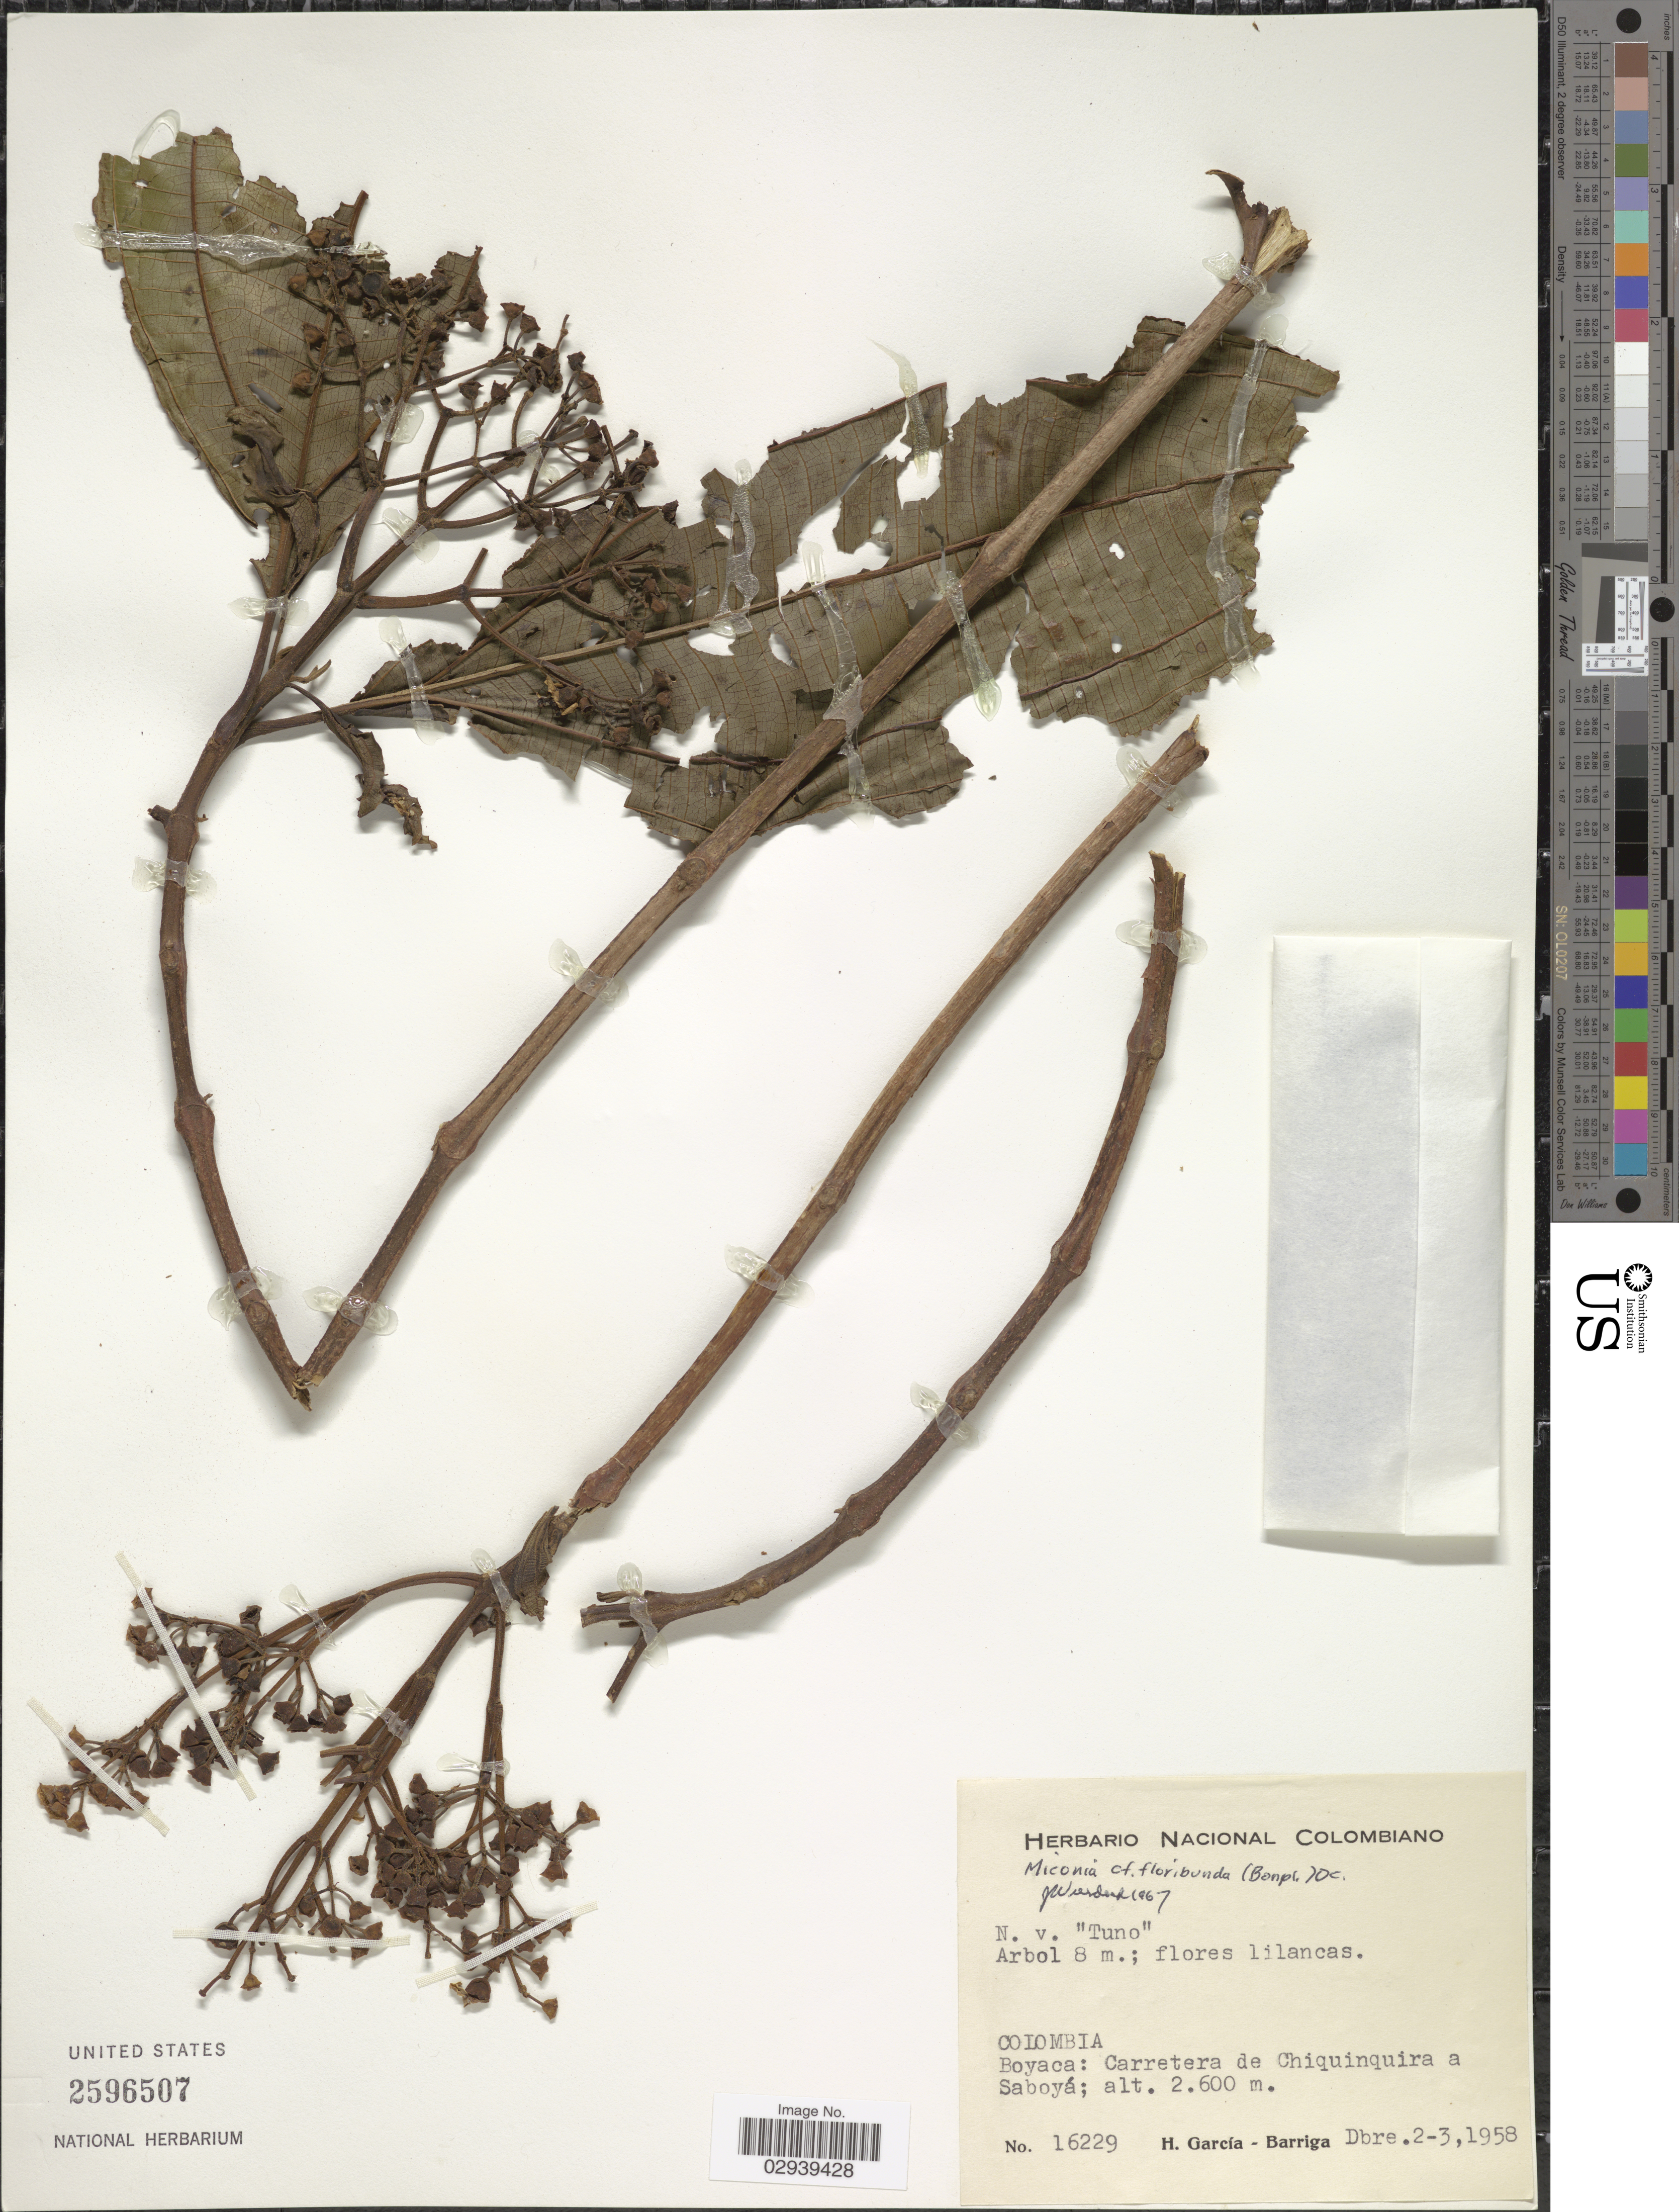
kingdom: Plantae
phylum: Tracheophyta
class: Magnoliopsida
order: Myrtales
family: Melastomataceae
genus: Miconia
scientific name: Miconia floribunda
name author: (Bonpl.) DC.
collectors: H. García Barriga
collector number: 16229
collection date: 1958-12-02/1958-12-03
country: Colombia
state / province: Boyacá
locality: Boyaca: Carretera de Chiquinquira a Saboyá.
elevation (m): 2600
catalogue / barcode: US 2596507